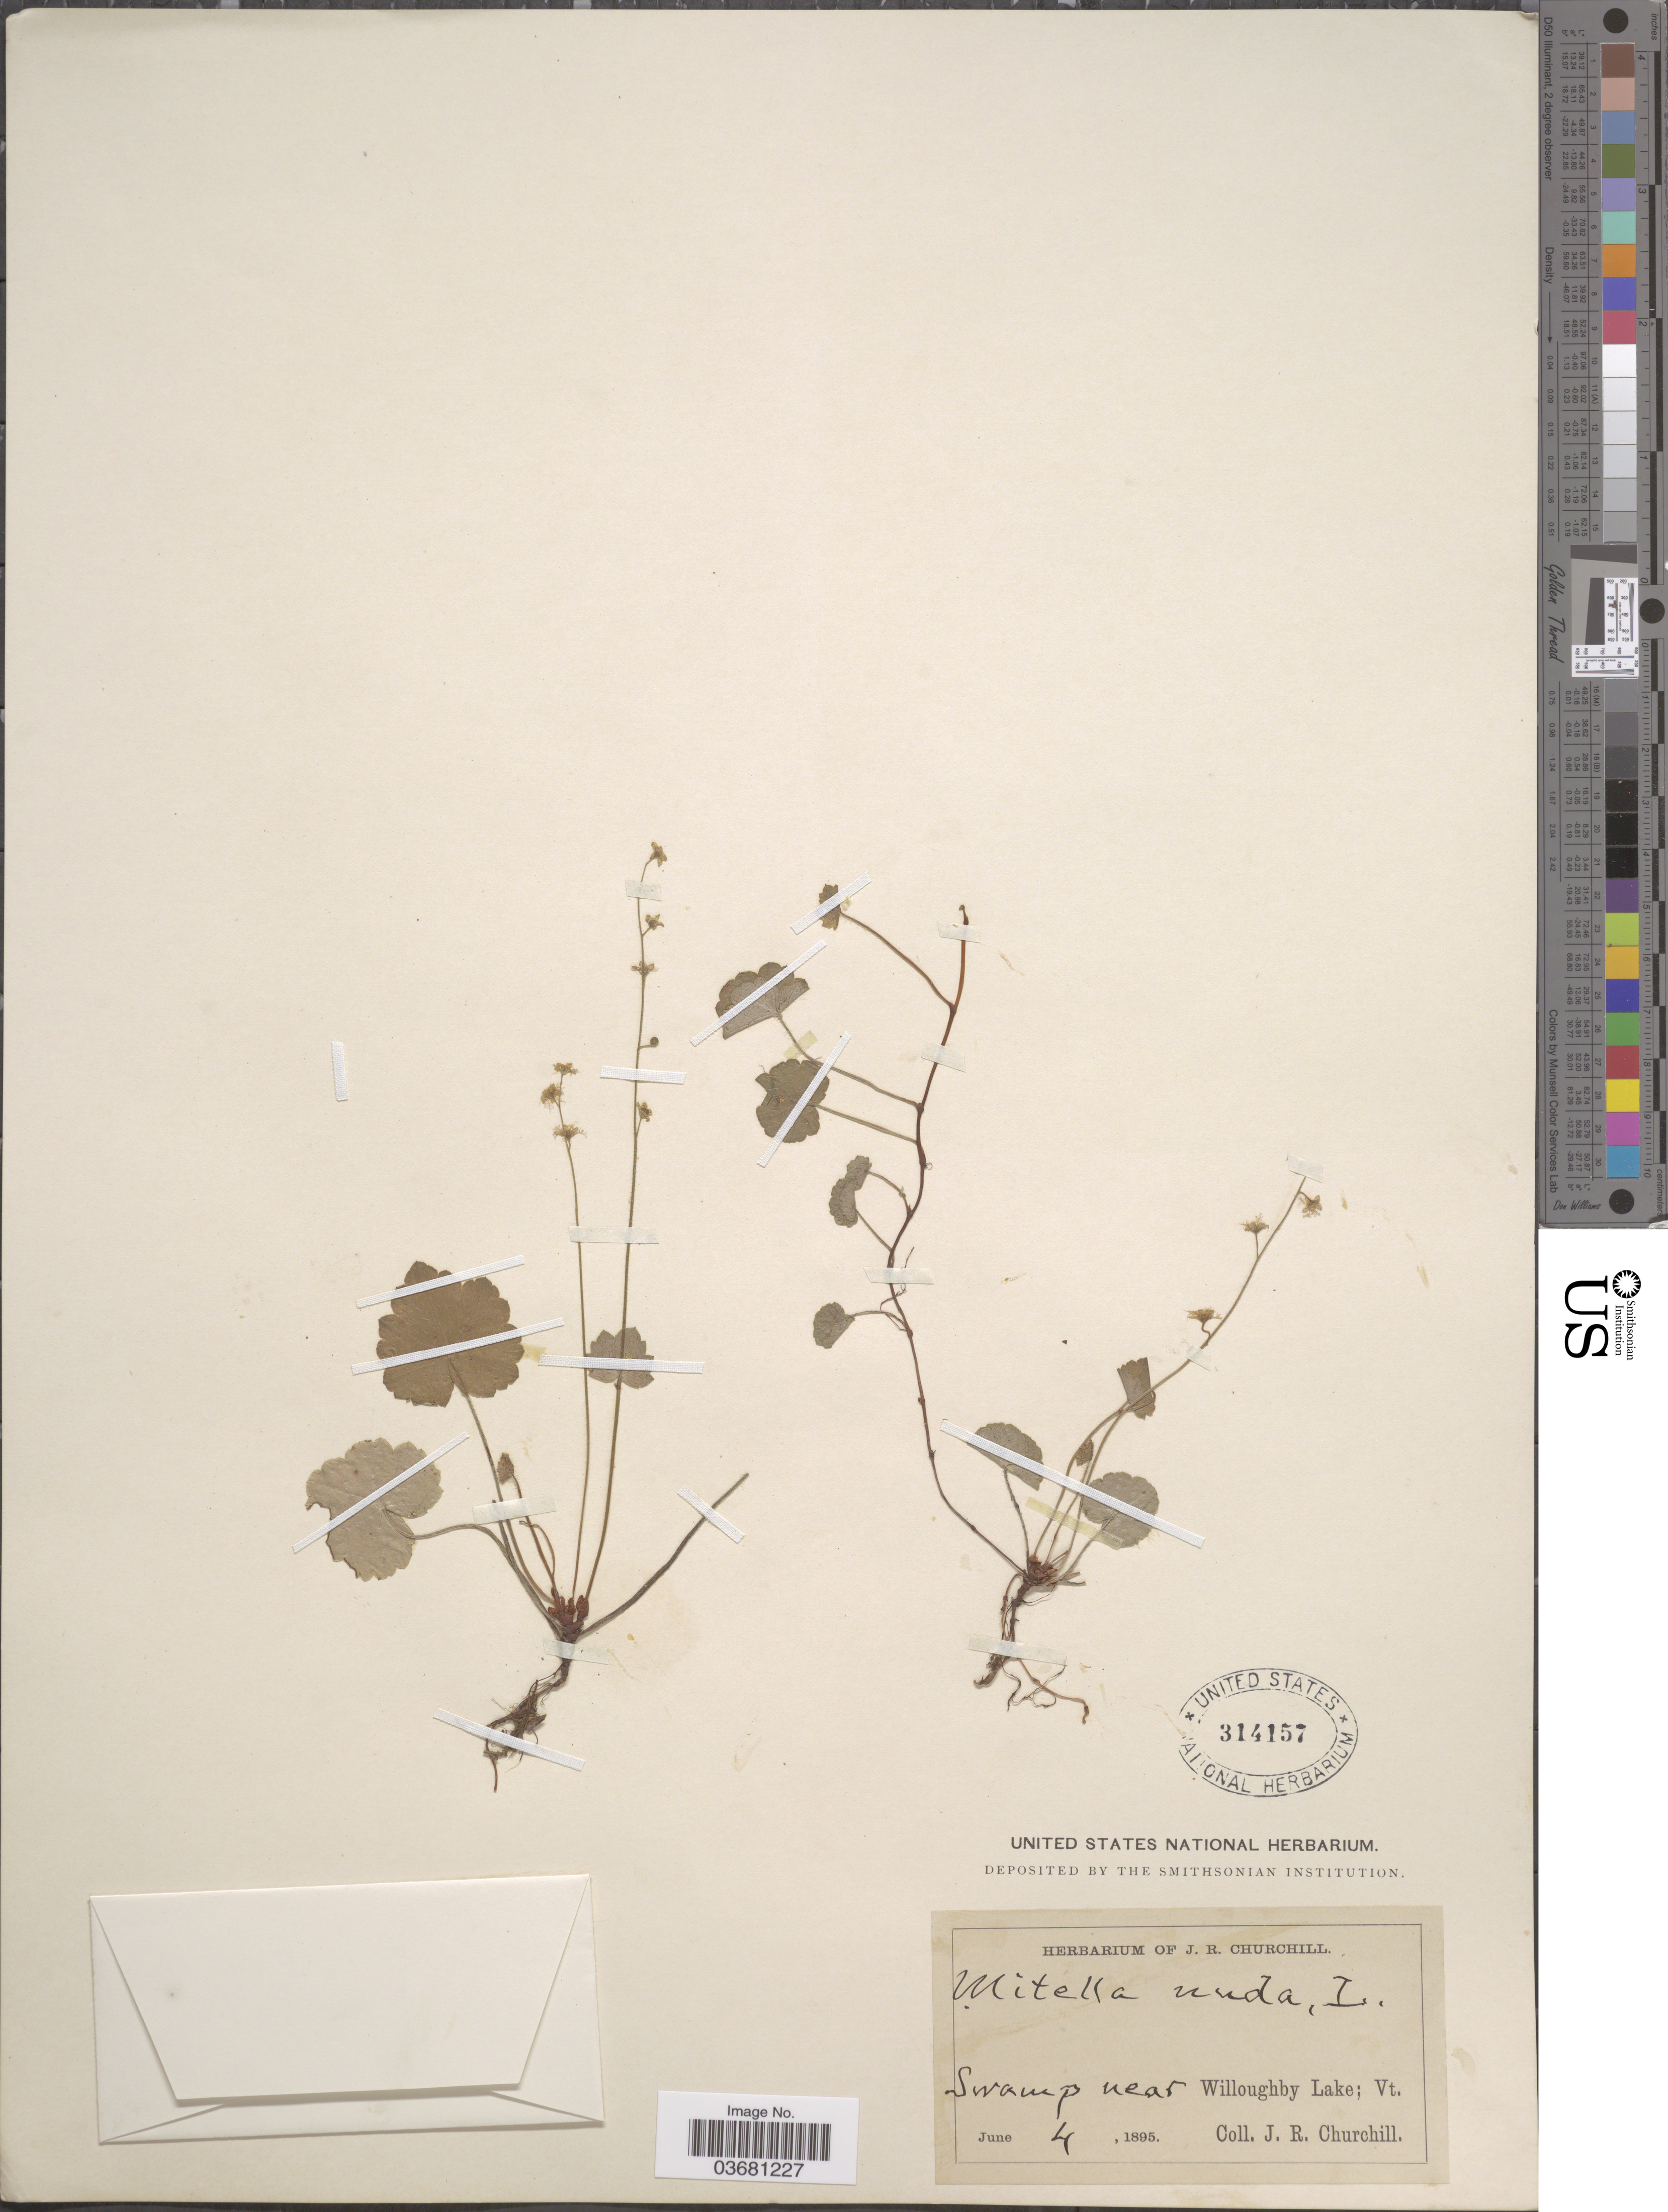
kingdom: Plantae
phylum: Tracheophyta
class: Magnoliopsida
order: Saxifragales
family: Saxifragaceae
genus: Mitella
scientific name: Mitella nuda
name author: L.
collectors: J. Churchill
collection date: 1895-06-04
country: United States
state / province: Vermont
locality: Swamp near Willoughby Lake.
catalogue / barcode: US 314157